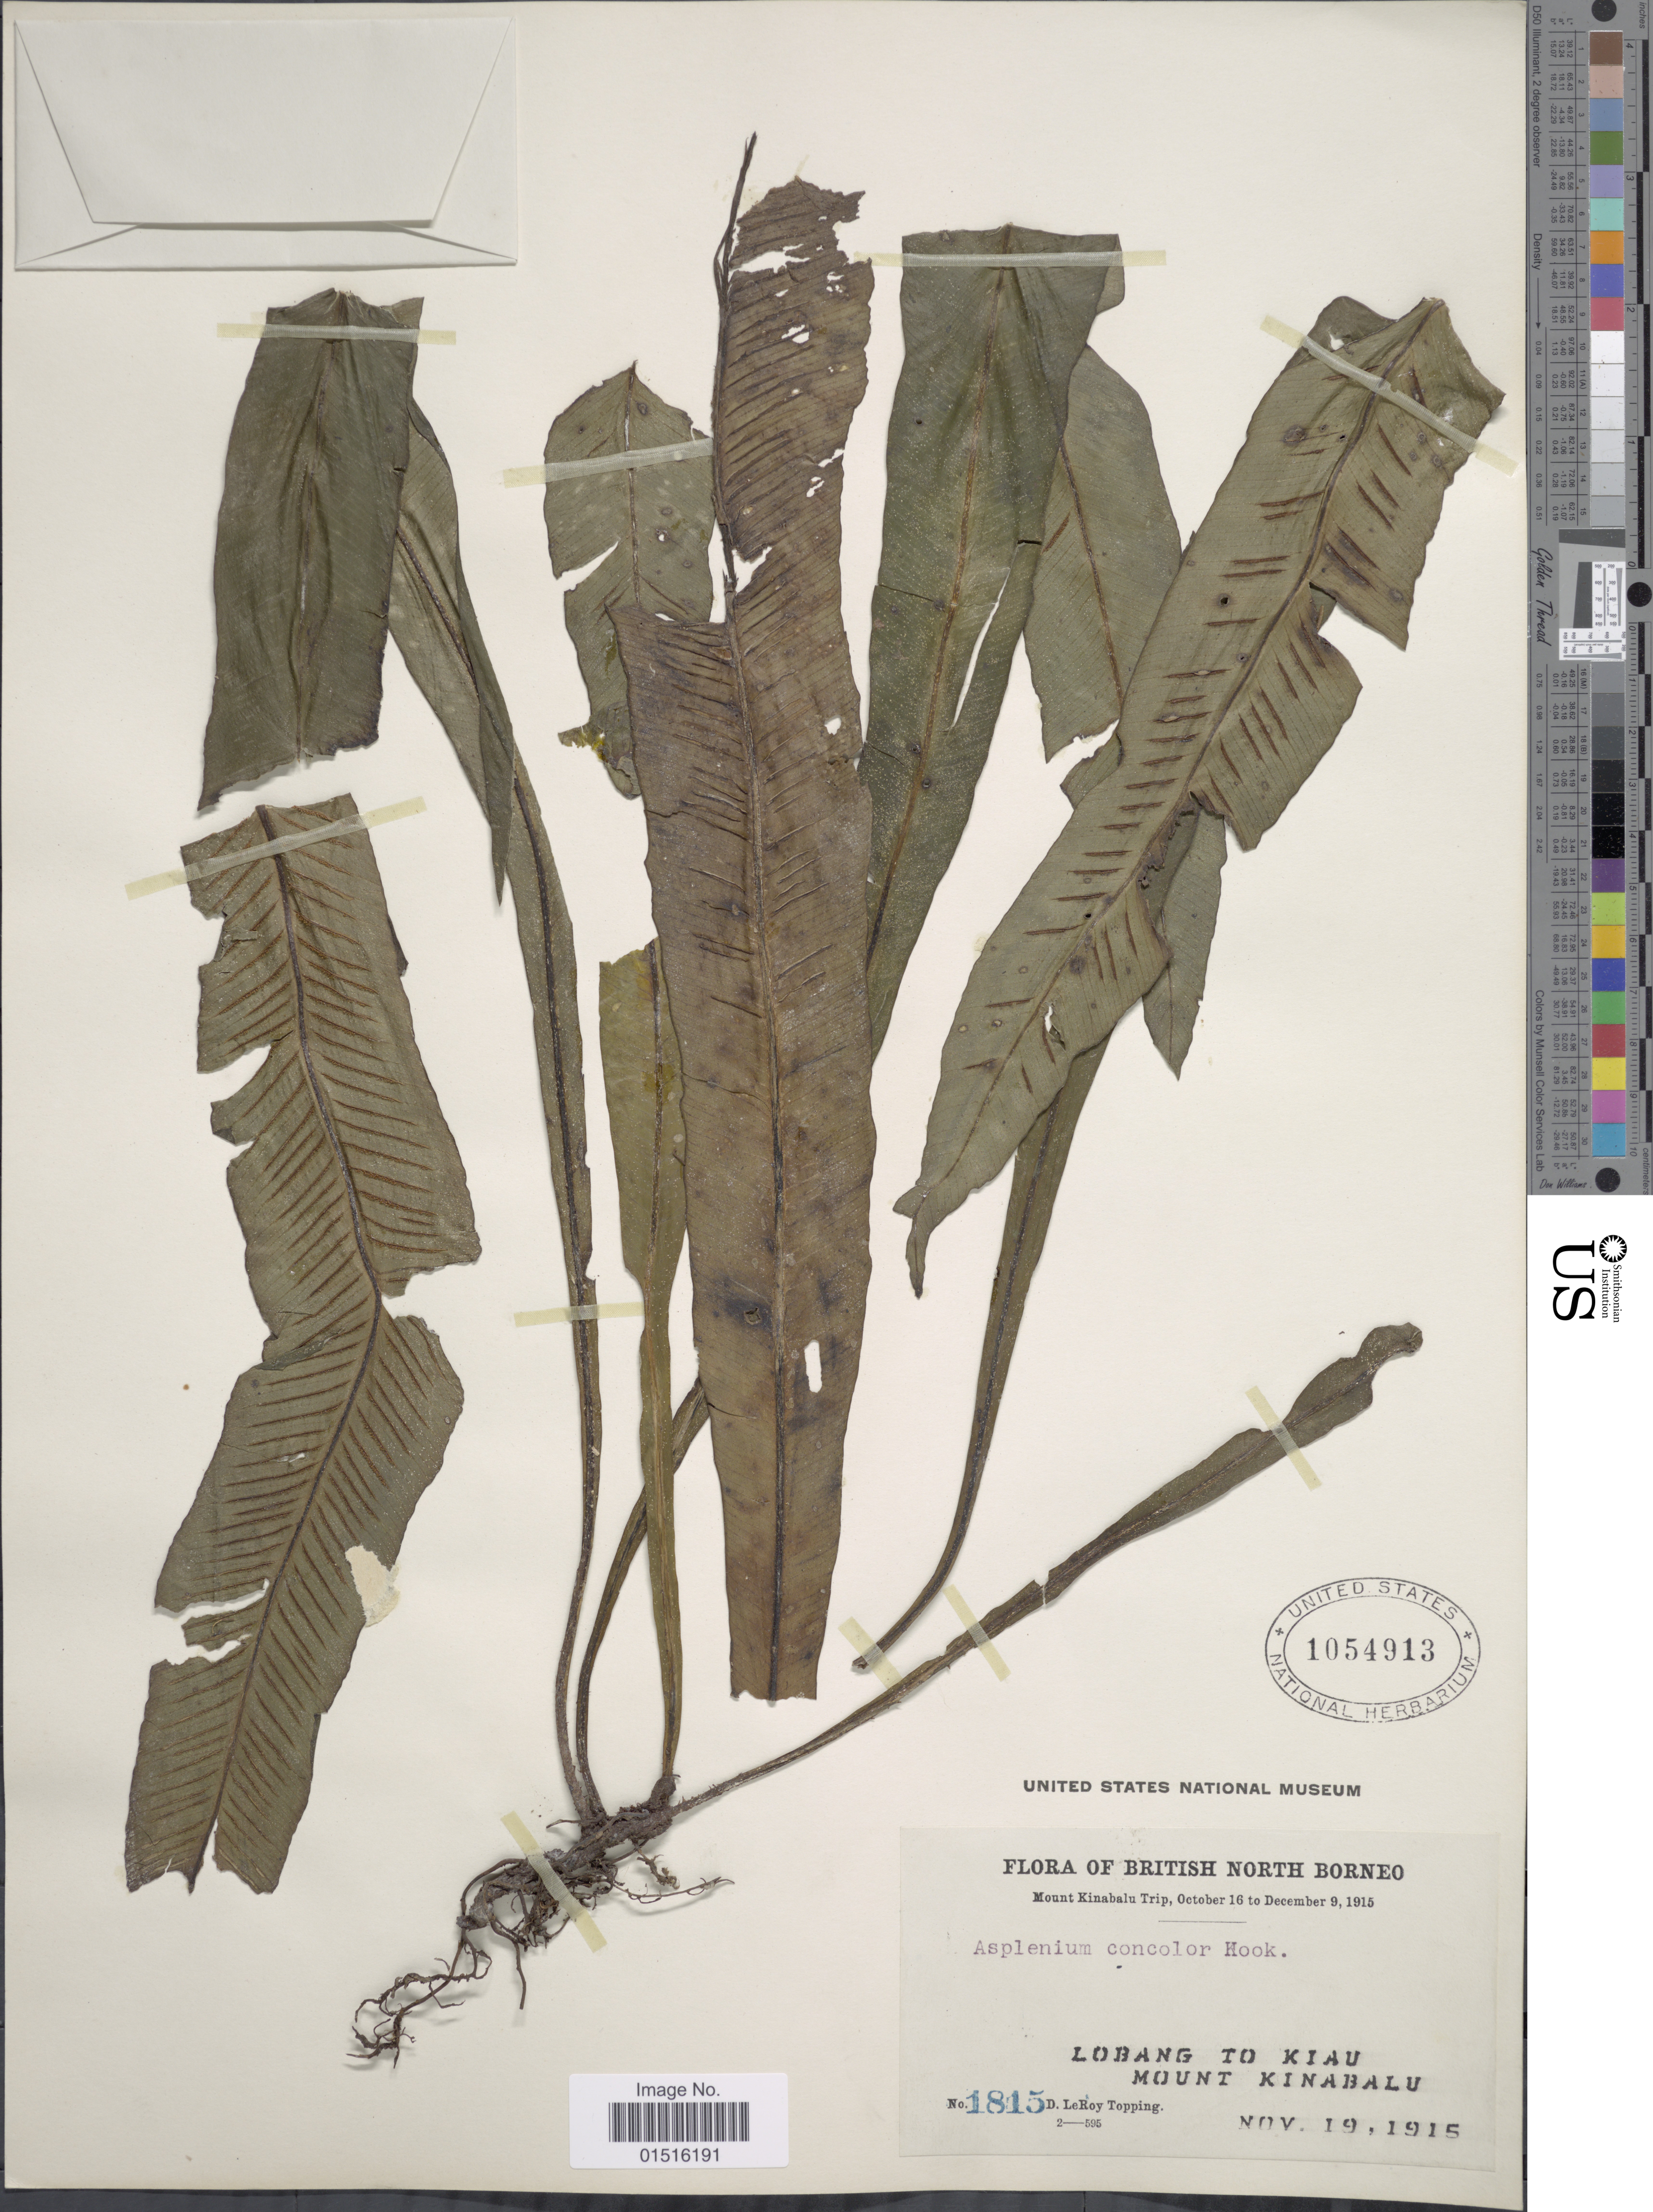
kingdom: Plantae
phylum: Tracheophyta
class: Polypodiopsida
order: Polypodiales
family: Aspleniaceae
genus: Asplenium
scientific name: Asplenium commutatum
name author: Mett. ex Kuhn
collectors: D. L. Topping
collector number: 1815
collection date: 1915-11-19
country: Malaysia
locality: British North Borneo, Mount Kinabalu, Lobang to Kiau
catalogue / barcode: US 1054913